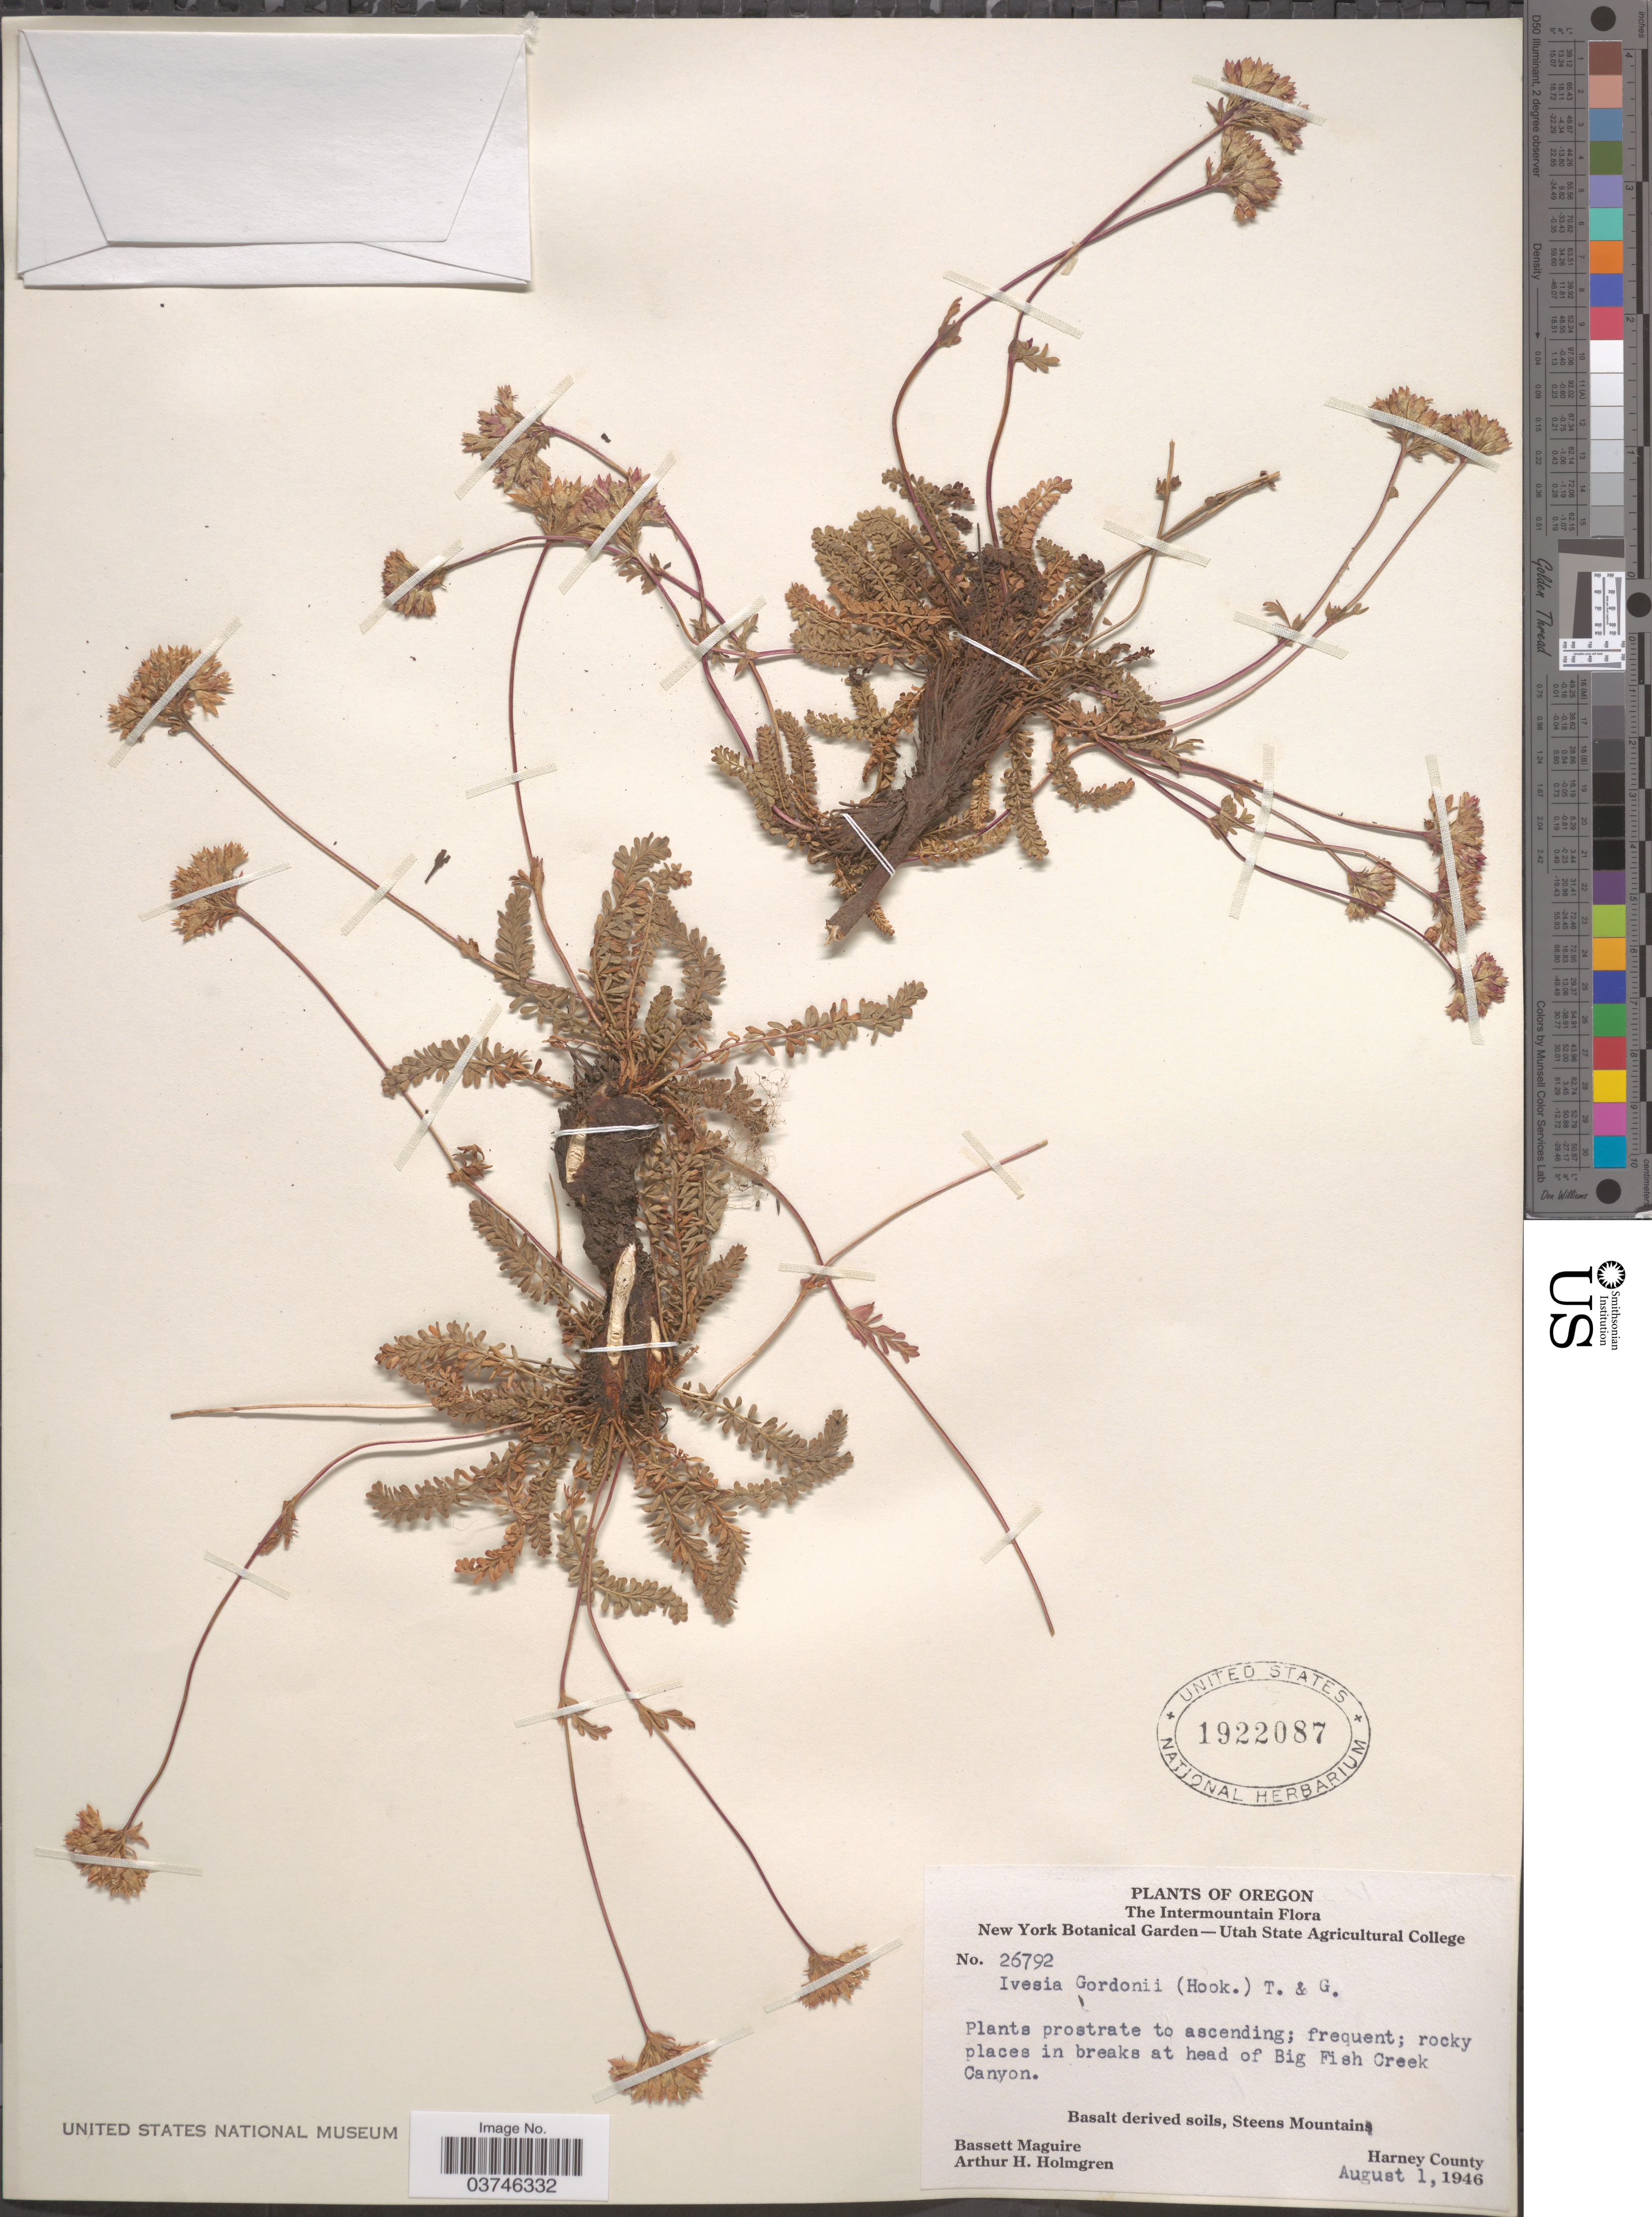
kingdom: Plantae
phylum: Tracheophyta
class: Magnoliopsida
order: Rosales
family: Rosaceae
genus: Potentilla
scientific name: Potentilla gordonii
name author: (Hook.) Greene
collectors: B. Maguire & A. H. Holmgren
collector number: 26792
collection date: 1946-08-01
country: United States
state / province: Oregon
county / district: Harney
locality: The Intermountain. At head of Big Fish Creek Canyon. Steeens Mountain. Harney County.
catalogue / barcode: US 1922087